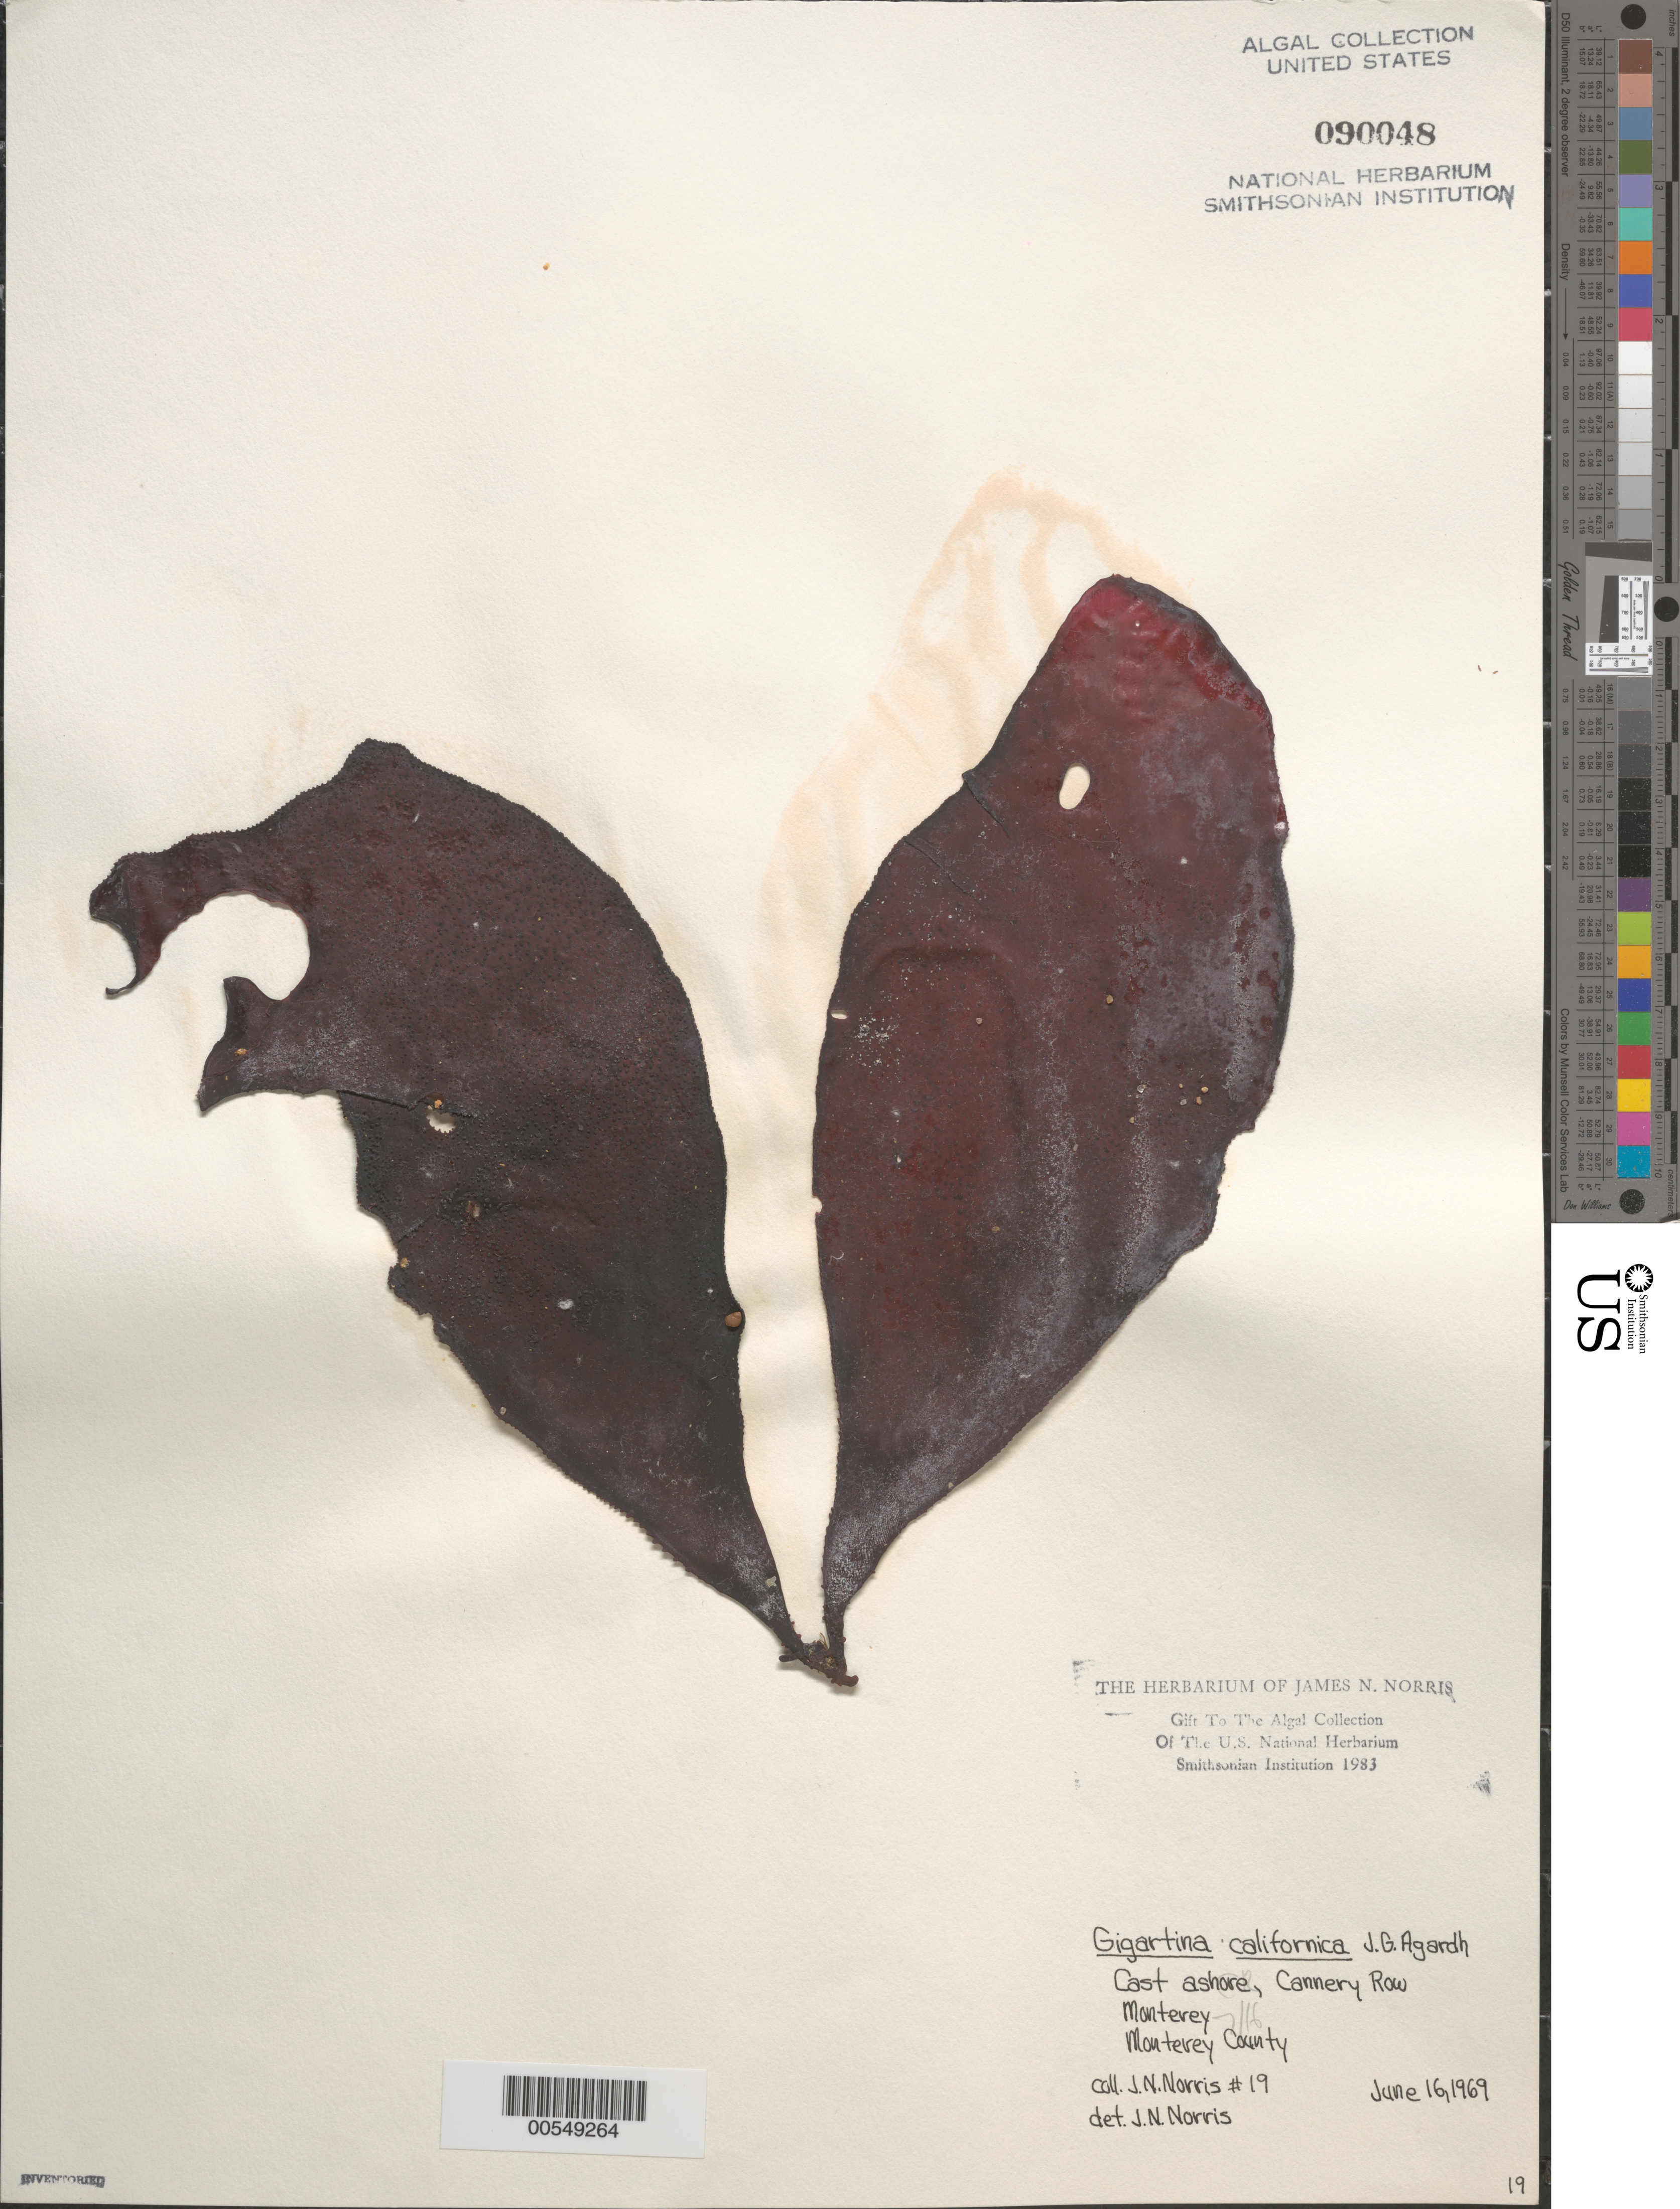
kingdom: Plantae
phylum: Rhodophyta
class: Florideophyceae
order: Gigartinales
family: Gigartinaceae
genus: Chondracanthus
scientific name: Chondracanthus corymbiferus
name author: (Kütz.) Guiry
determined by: Algae name updating Project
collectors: J. N. Norris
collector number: JN-19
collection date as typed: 16 Jun 1969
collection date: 1969-06-16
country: United States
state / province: California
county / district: Monterey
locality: Cannery Row, Monterey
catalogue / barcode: US 90048